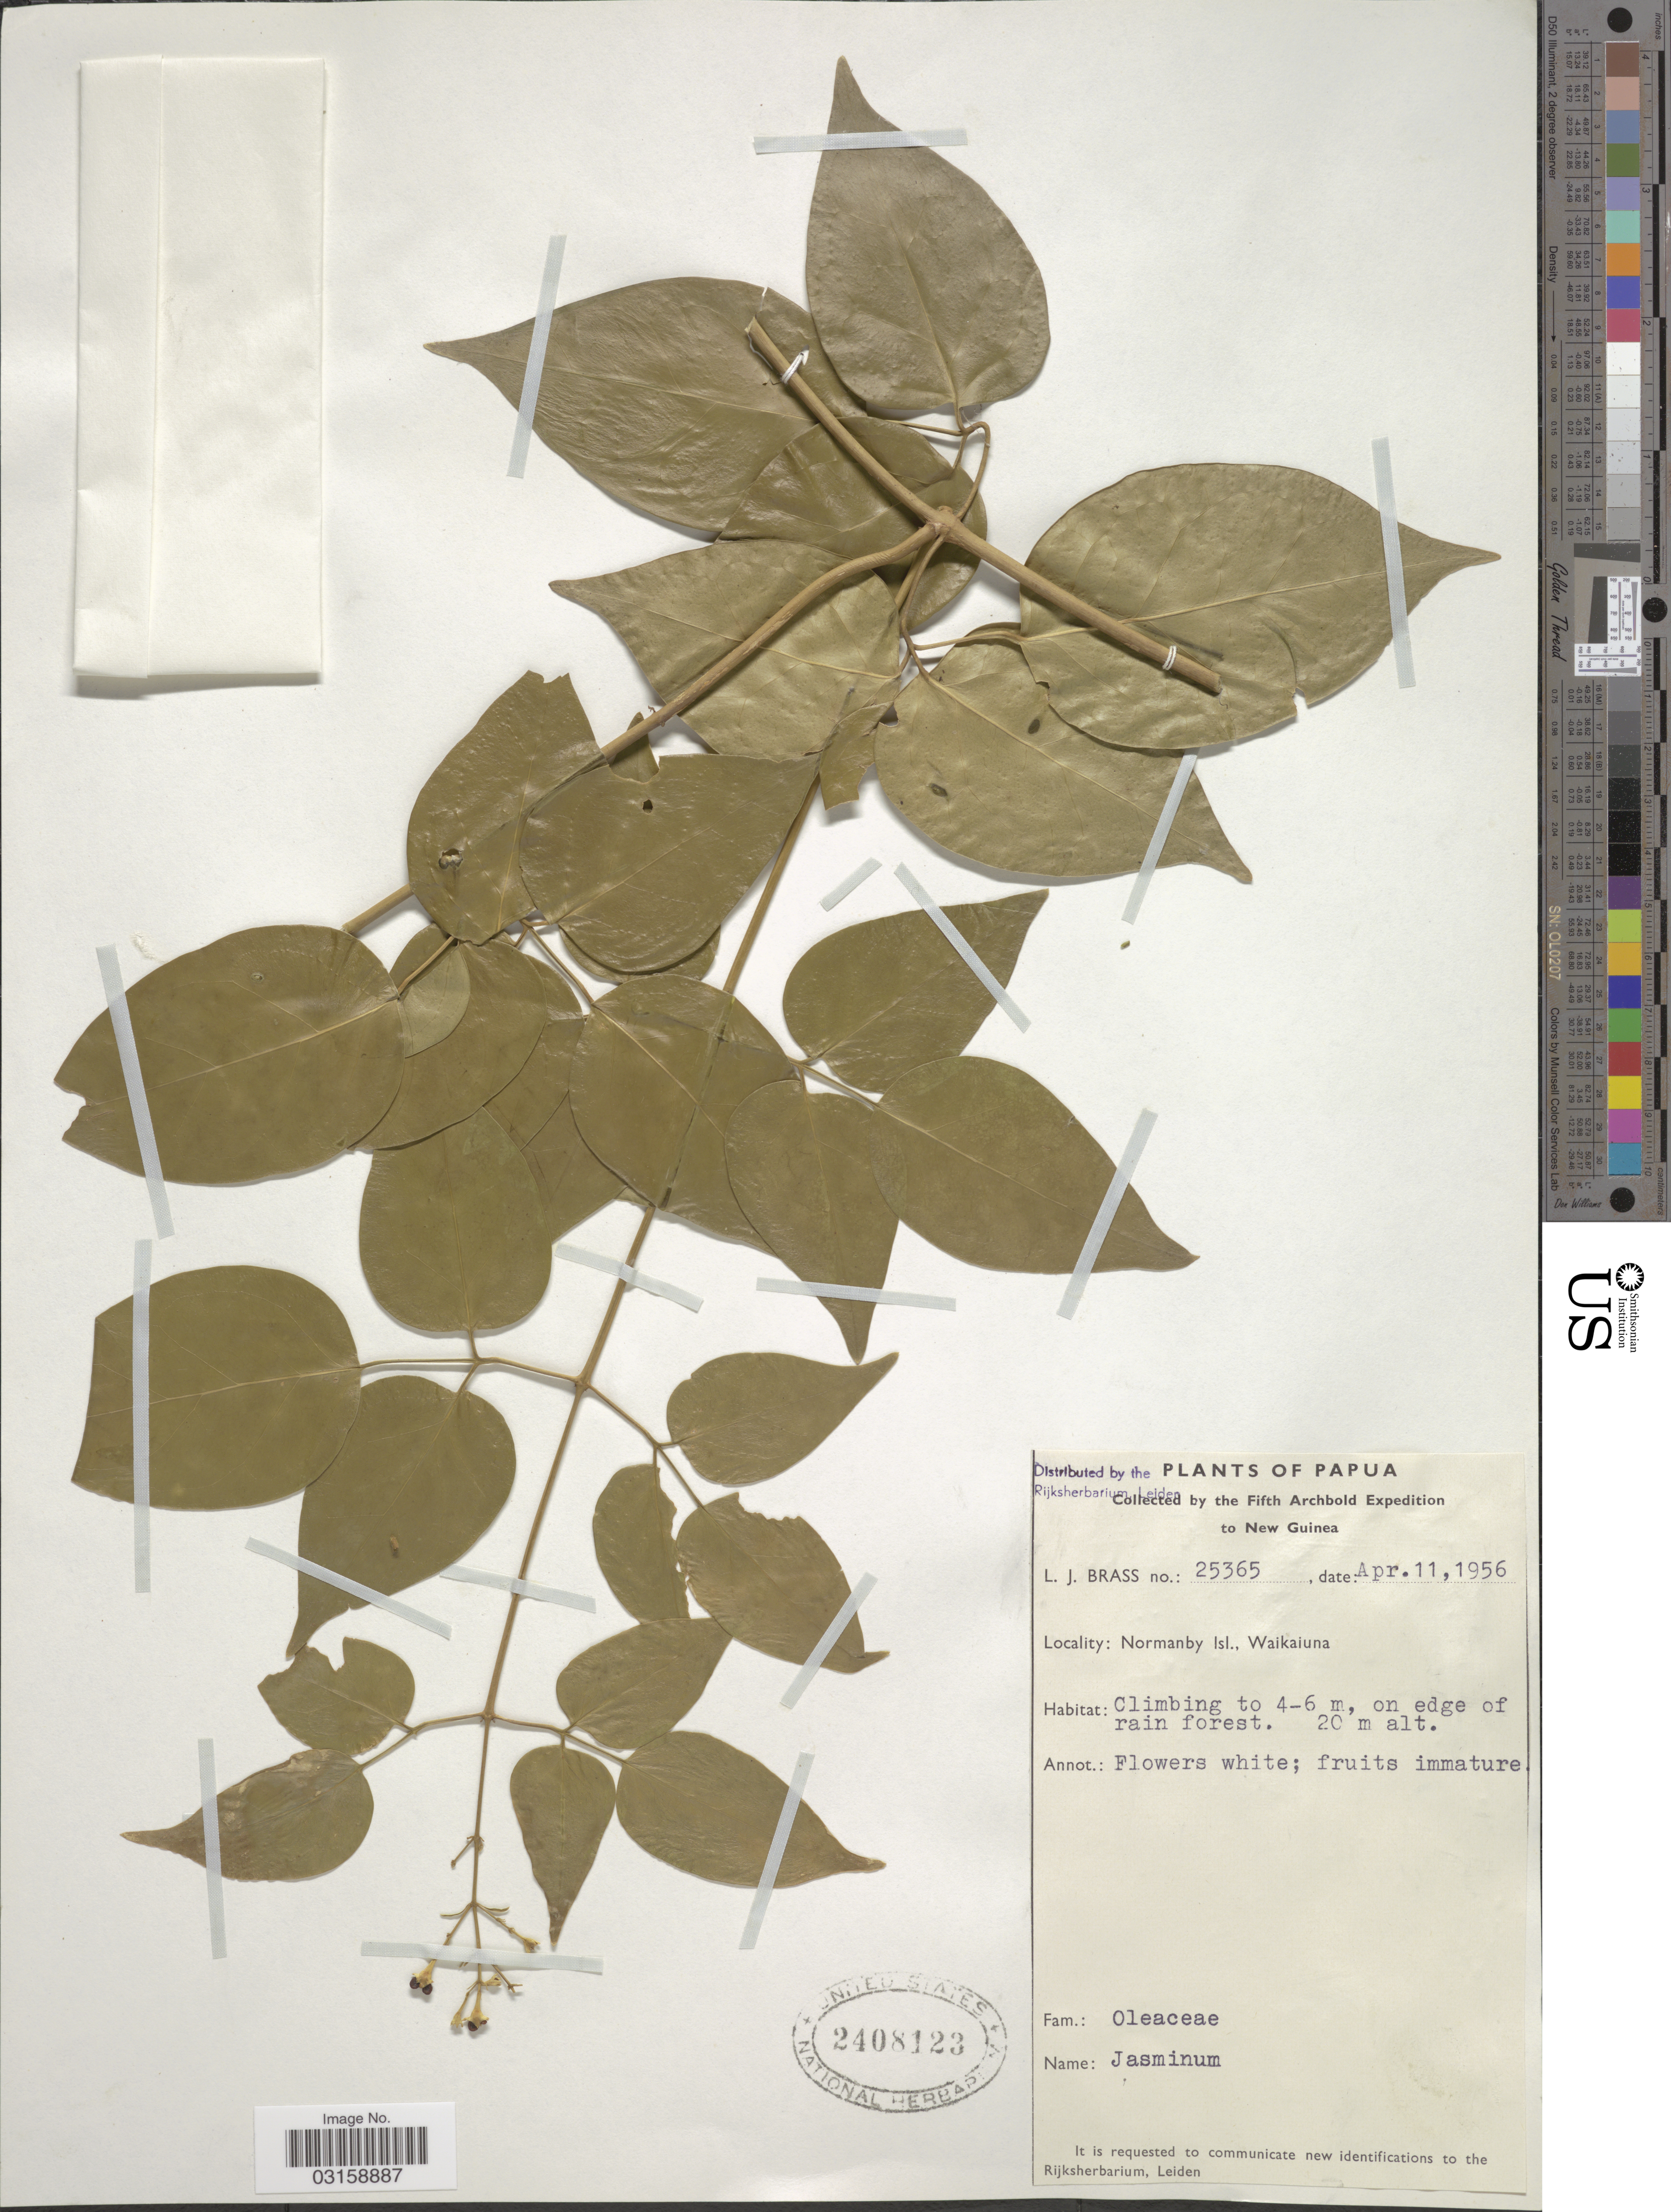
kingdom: Plantae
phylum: Tracheophyta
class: Magnoliopsida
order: Lamiales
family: Oleaceae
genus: Jasminum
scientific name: Jasminum sp.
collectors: L. J. Brass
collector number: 25365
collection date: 1956-04-11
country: Papua New Guinea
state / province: Milne Bay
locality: Papua. New Guinea. Normanby Isl., Waikaiuna.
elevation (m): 20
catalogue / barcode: US 2408123